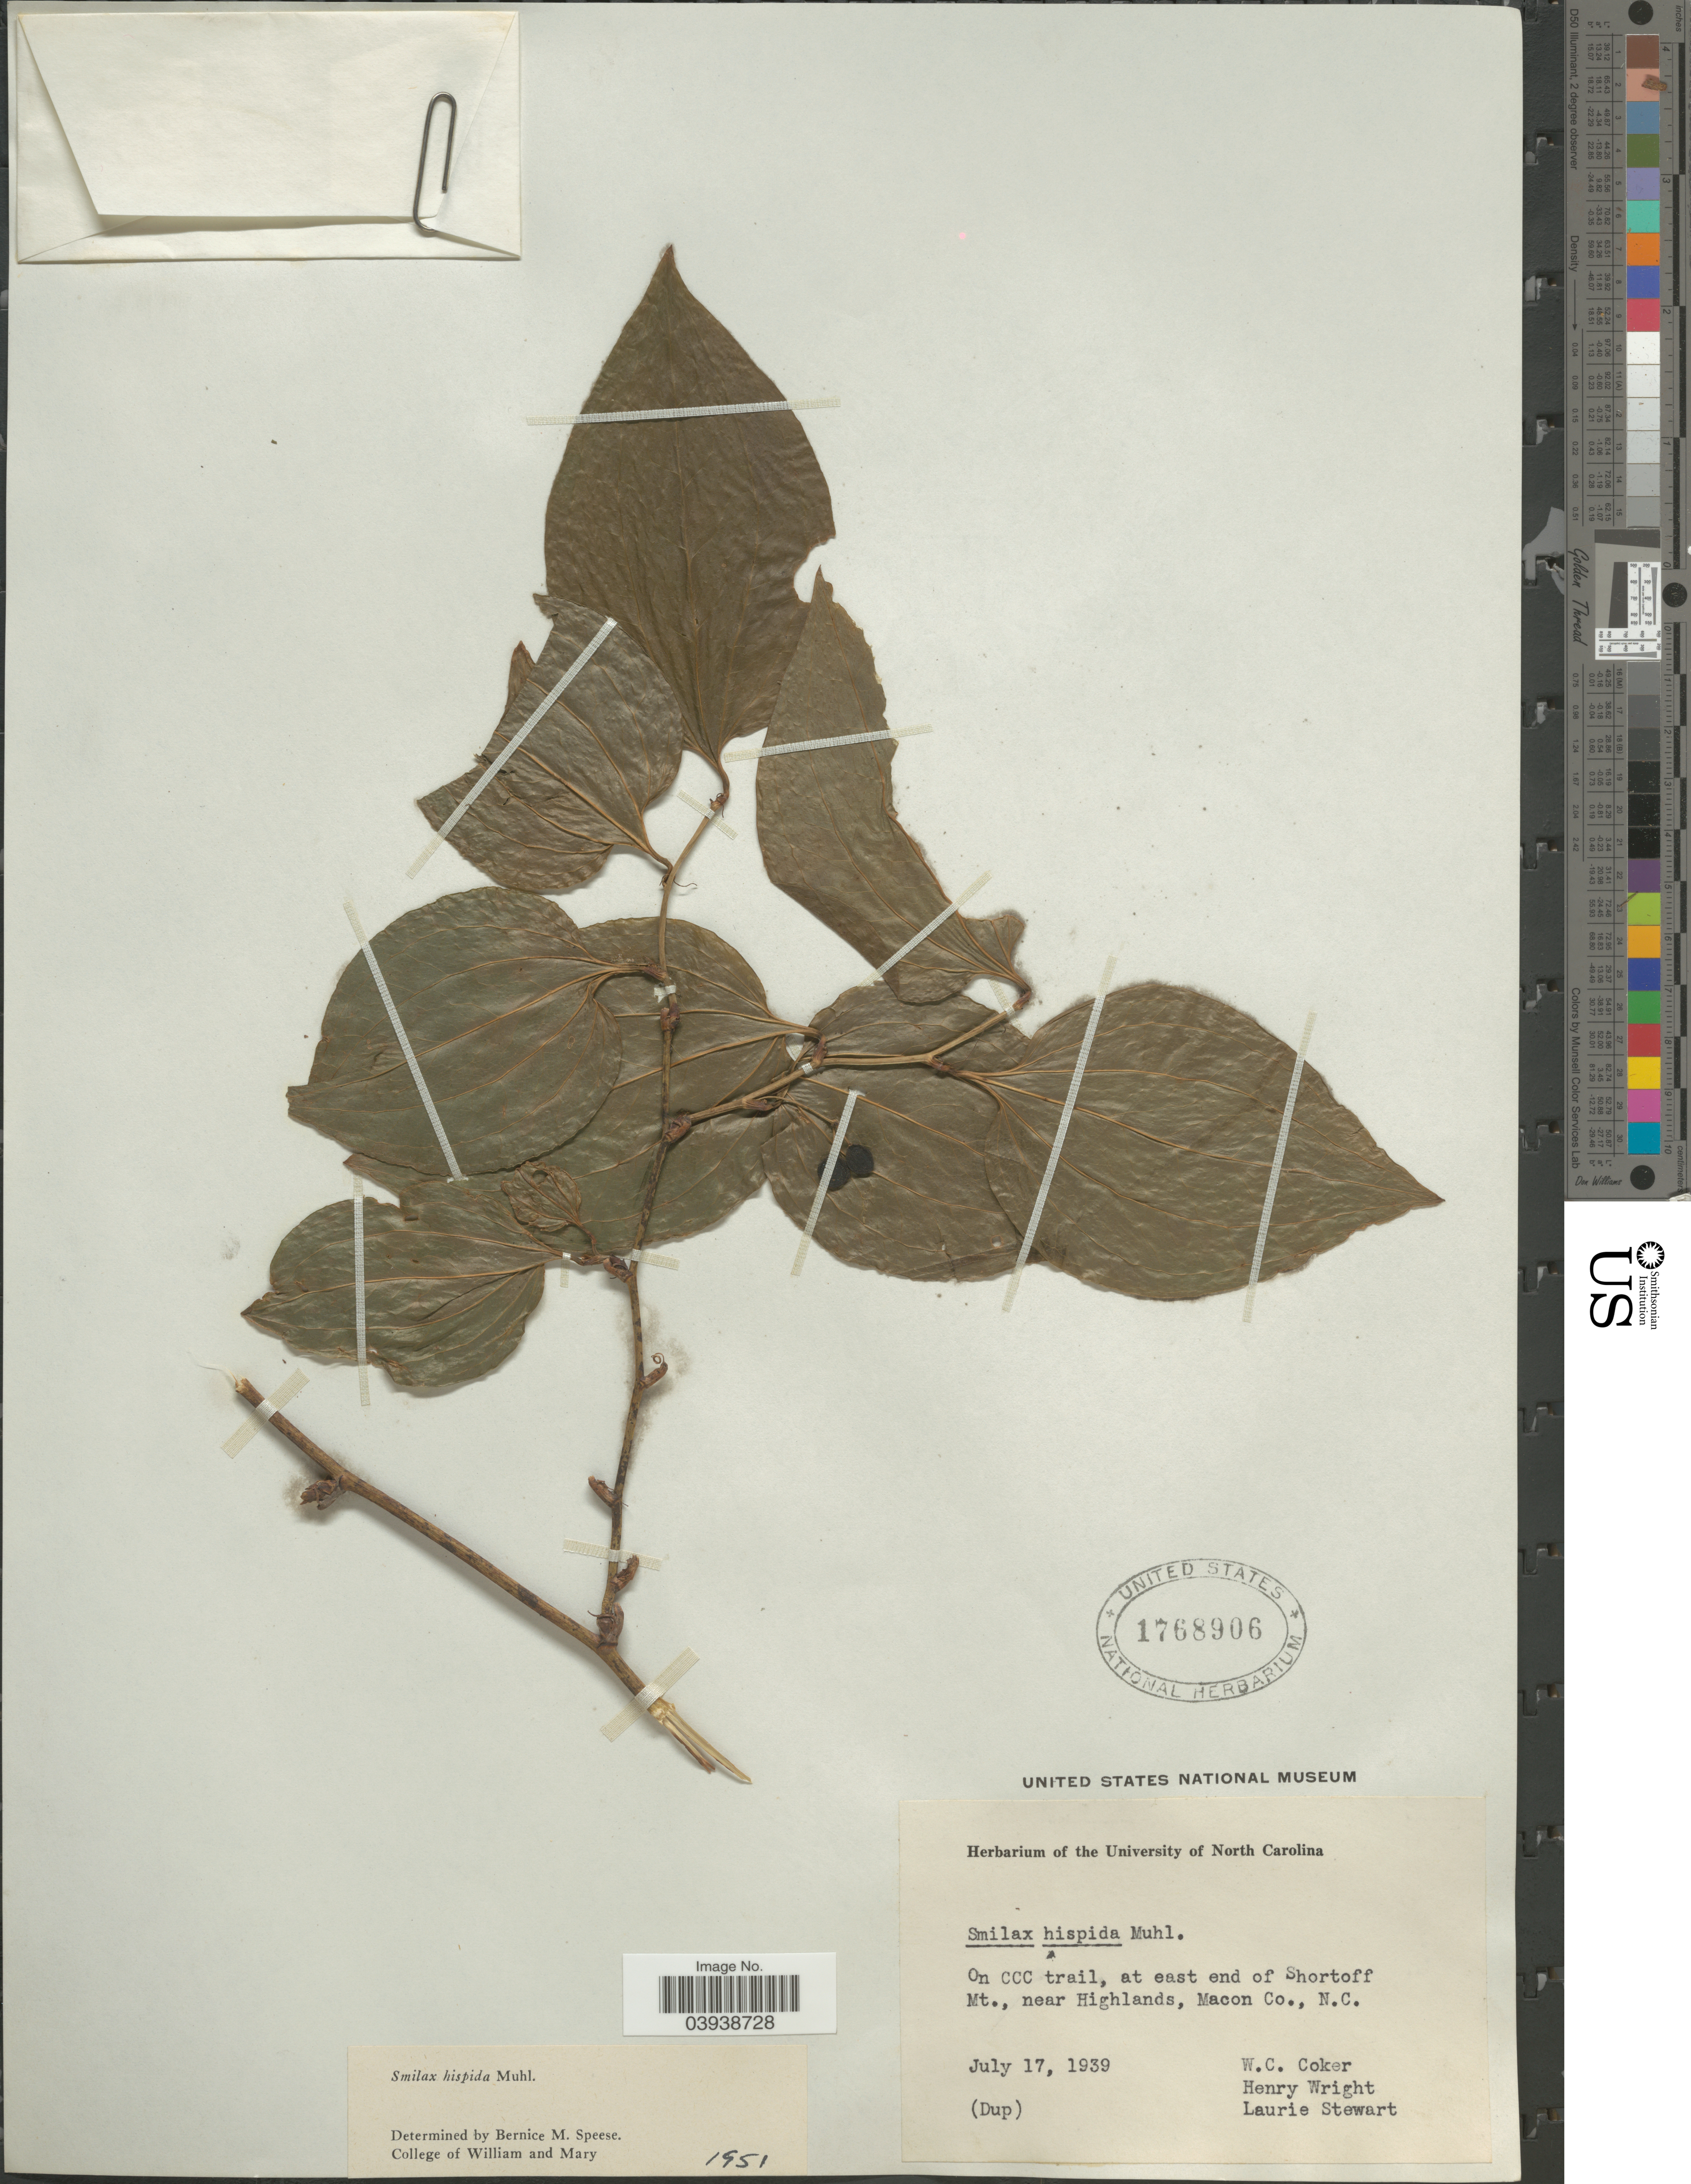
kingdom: Plantae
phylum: Tracheophyta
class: Liliopsida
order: Liliales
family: Smilacaceae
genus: Smilax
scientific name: Smilax hispida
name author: Raf.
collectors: W. Coker, H. Wright & L. Stewart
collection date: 1939-07-17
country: United States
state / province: North Carolina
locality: On CCC trail, at east end of Shortoff Mt., near Highlands, Macon Co.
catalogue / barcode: US 1768906